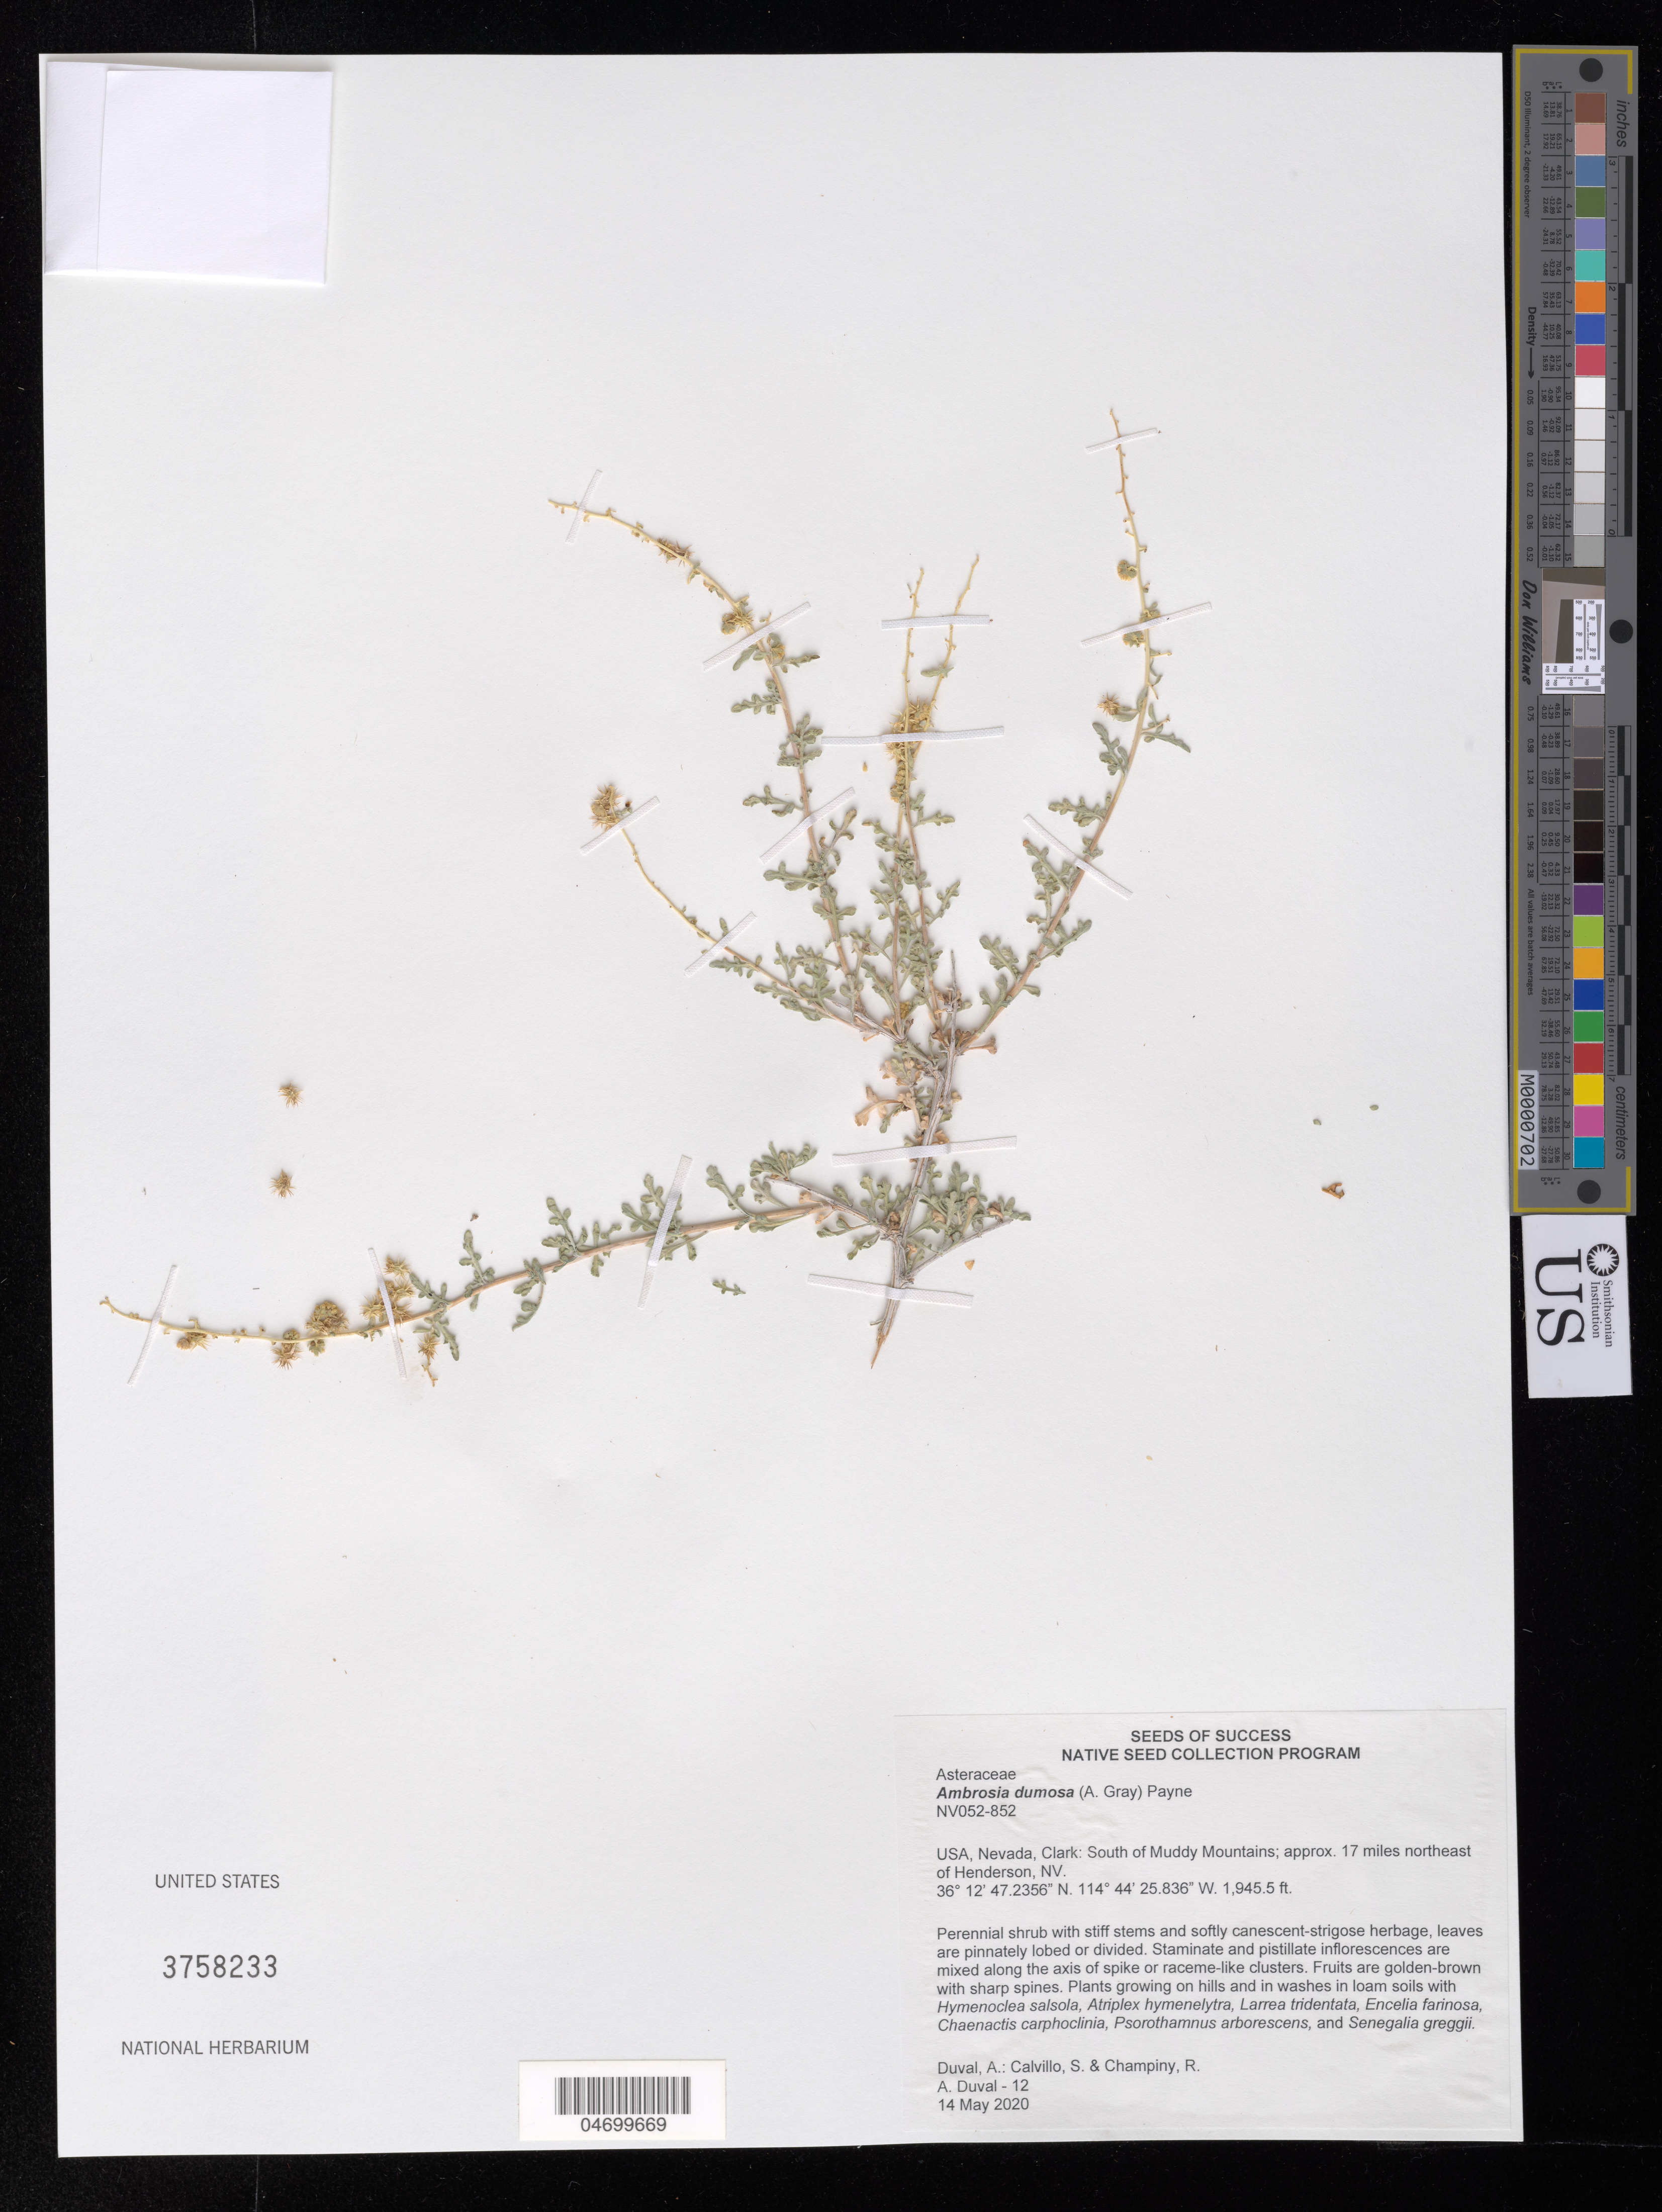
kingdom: Plantae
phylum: Tracheophyta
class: Magnoliopsida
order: Asterales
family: Asteraceae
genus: Ambrosia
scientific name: Ambrosia dumosa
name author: (A. Gray) W.W.Payne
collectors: A. Duval, S. Calvillo & R. Champiny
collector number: NV052-852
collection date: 2020-05-14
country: United States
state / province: Nevada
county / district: Clark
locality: S of Muddy Mtns, 17 mi. NE of Henderson.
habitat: Hills and washes in loam soils with Hymenoclea salsola, Larrea tridentata, Encelia farinosa, etc.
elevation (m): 593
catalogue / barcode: US 3758233